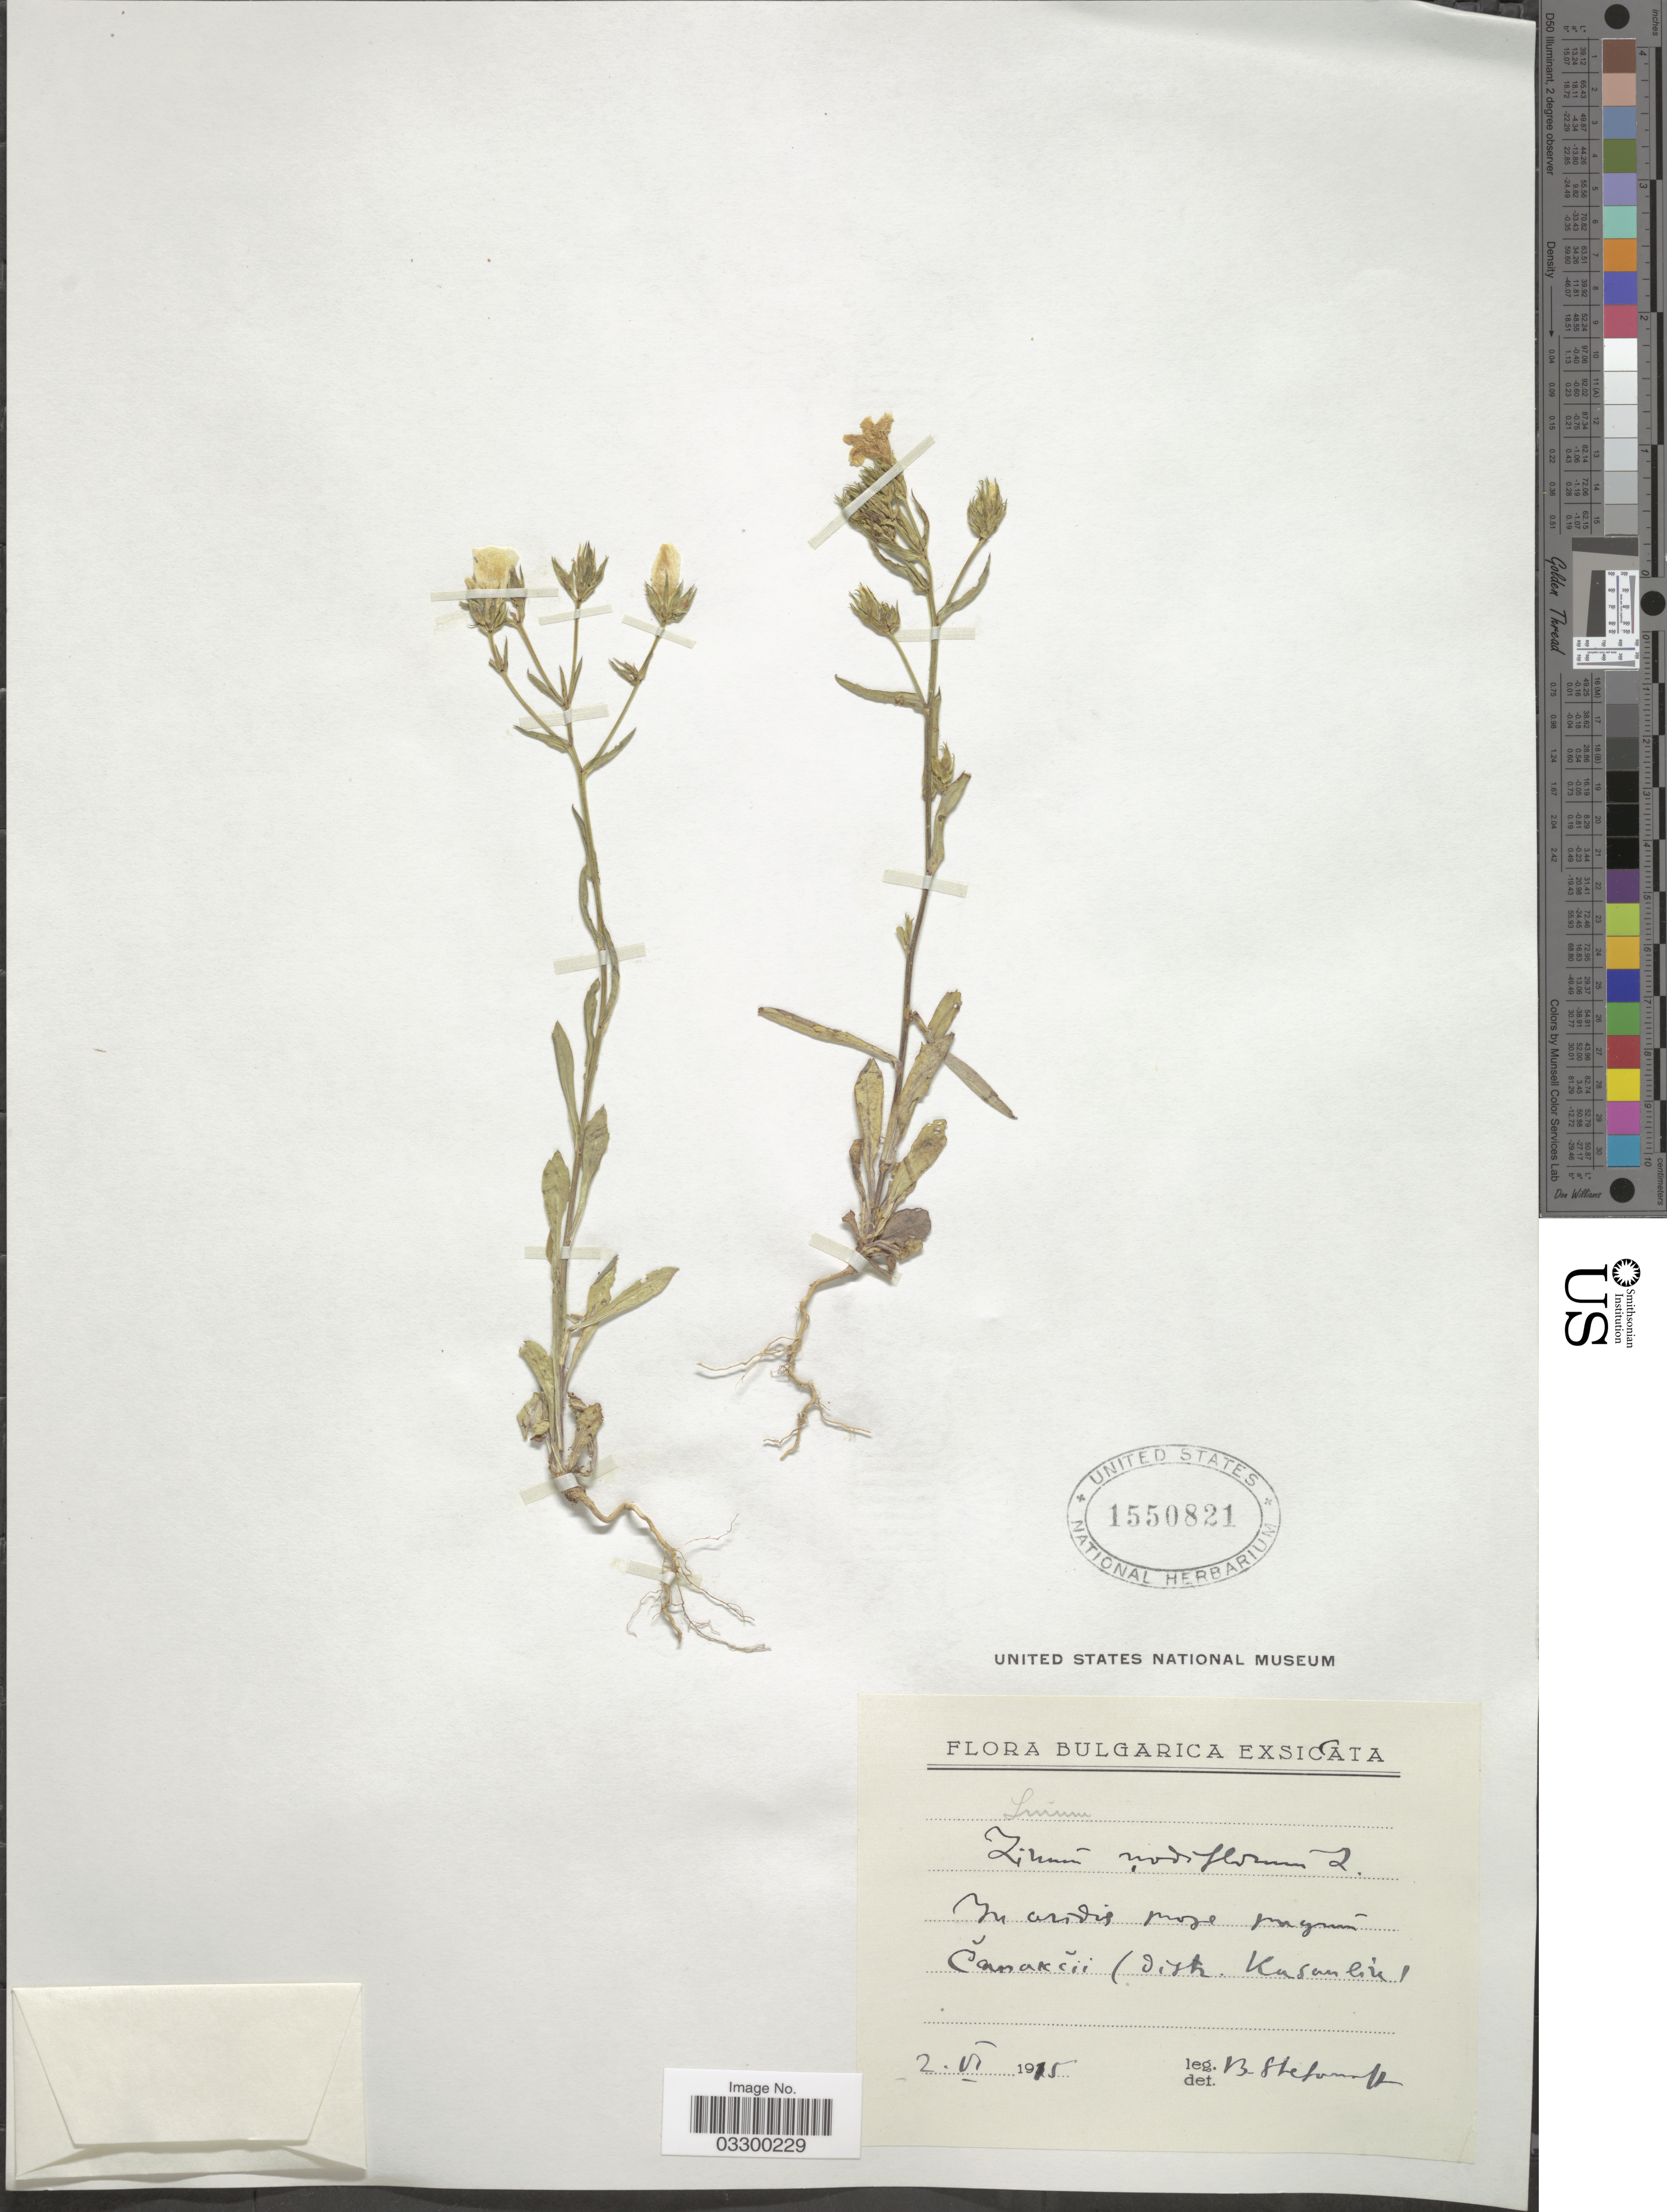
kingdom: Plantae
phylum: Tracheophyta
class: Magnoliopsida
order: Malpighiales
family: Linaceae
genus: Linum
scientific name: Linum nodiflorum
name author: L.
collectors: B. Stefanoff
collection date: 1975-06-02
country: Bulgaria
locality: In aridis prope pagum Čanakčii (Distr. Kasaulik [interpreted]).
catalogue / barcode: US 1550821